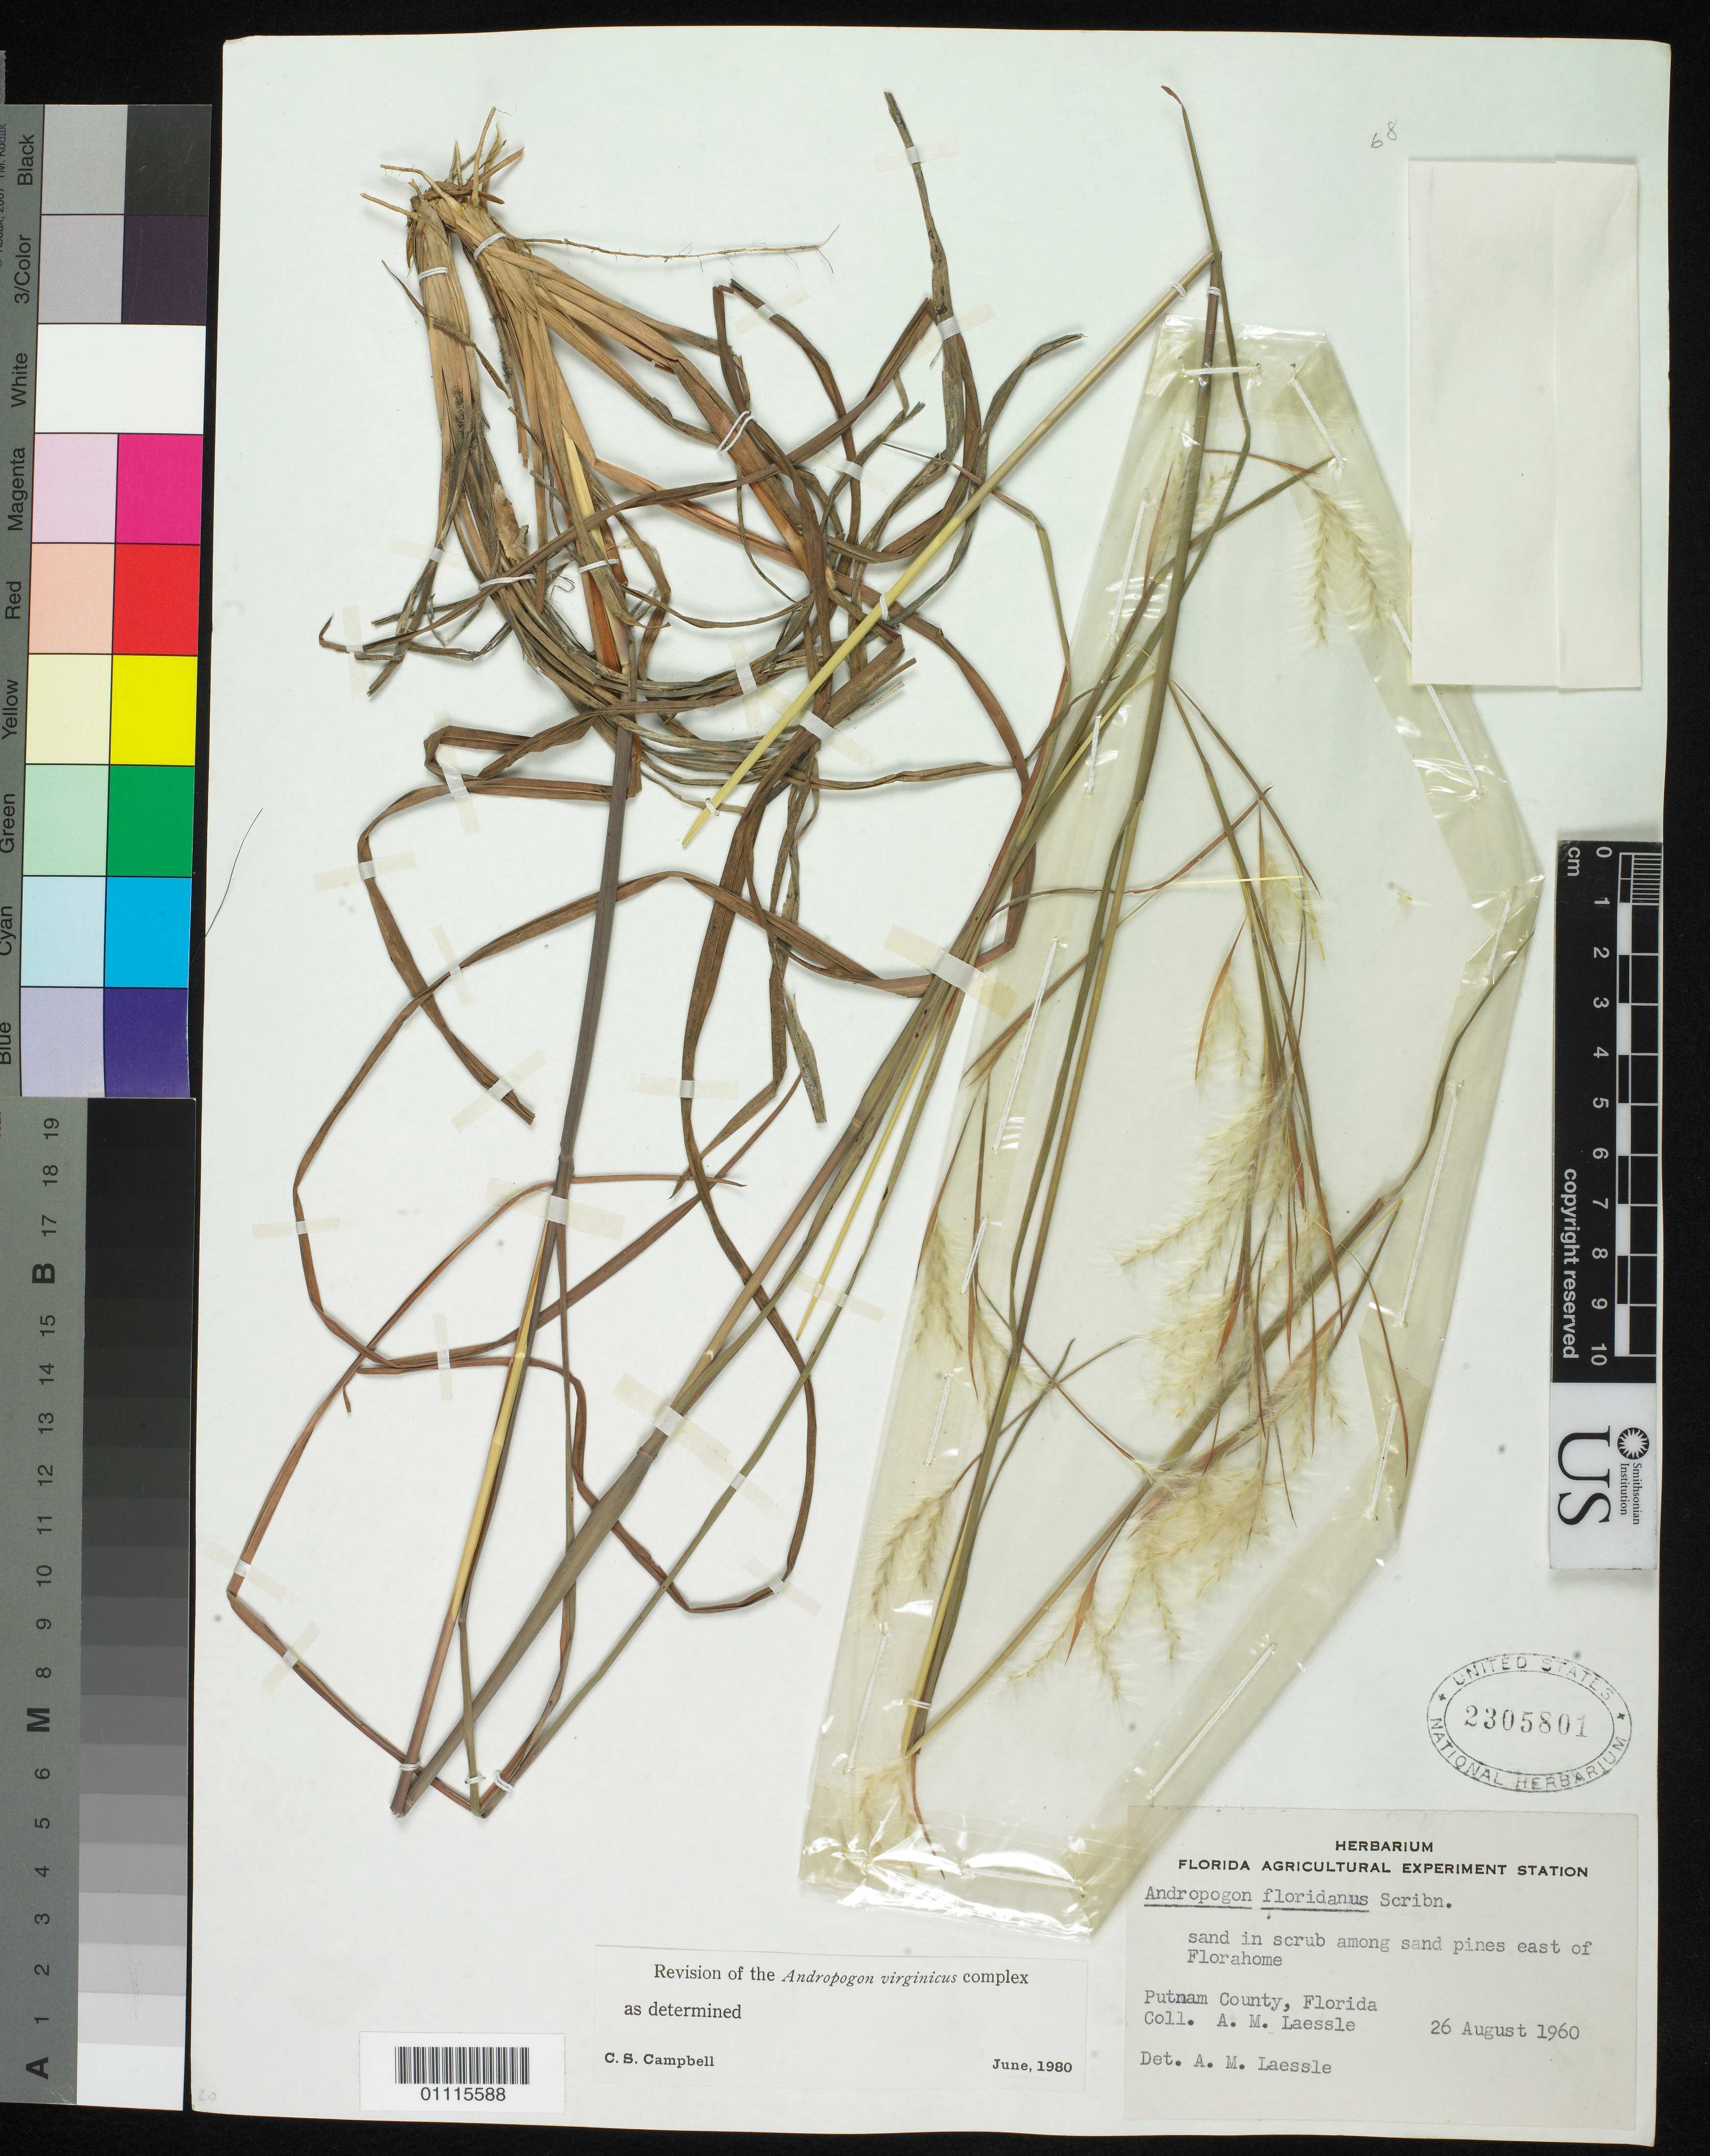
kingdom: Plantae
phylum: Tracheophyta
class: Liliopsida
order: Poales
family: Poaceae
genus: Andropogon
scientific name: Andropogon floridanus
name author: Scribn.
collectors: A. Laessle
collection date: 1960-08-26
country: United States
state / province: Florida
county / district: Putnam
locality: E of Florahome.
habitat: sand in scrub.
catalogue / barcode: US 2305801